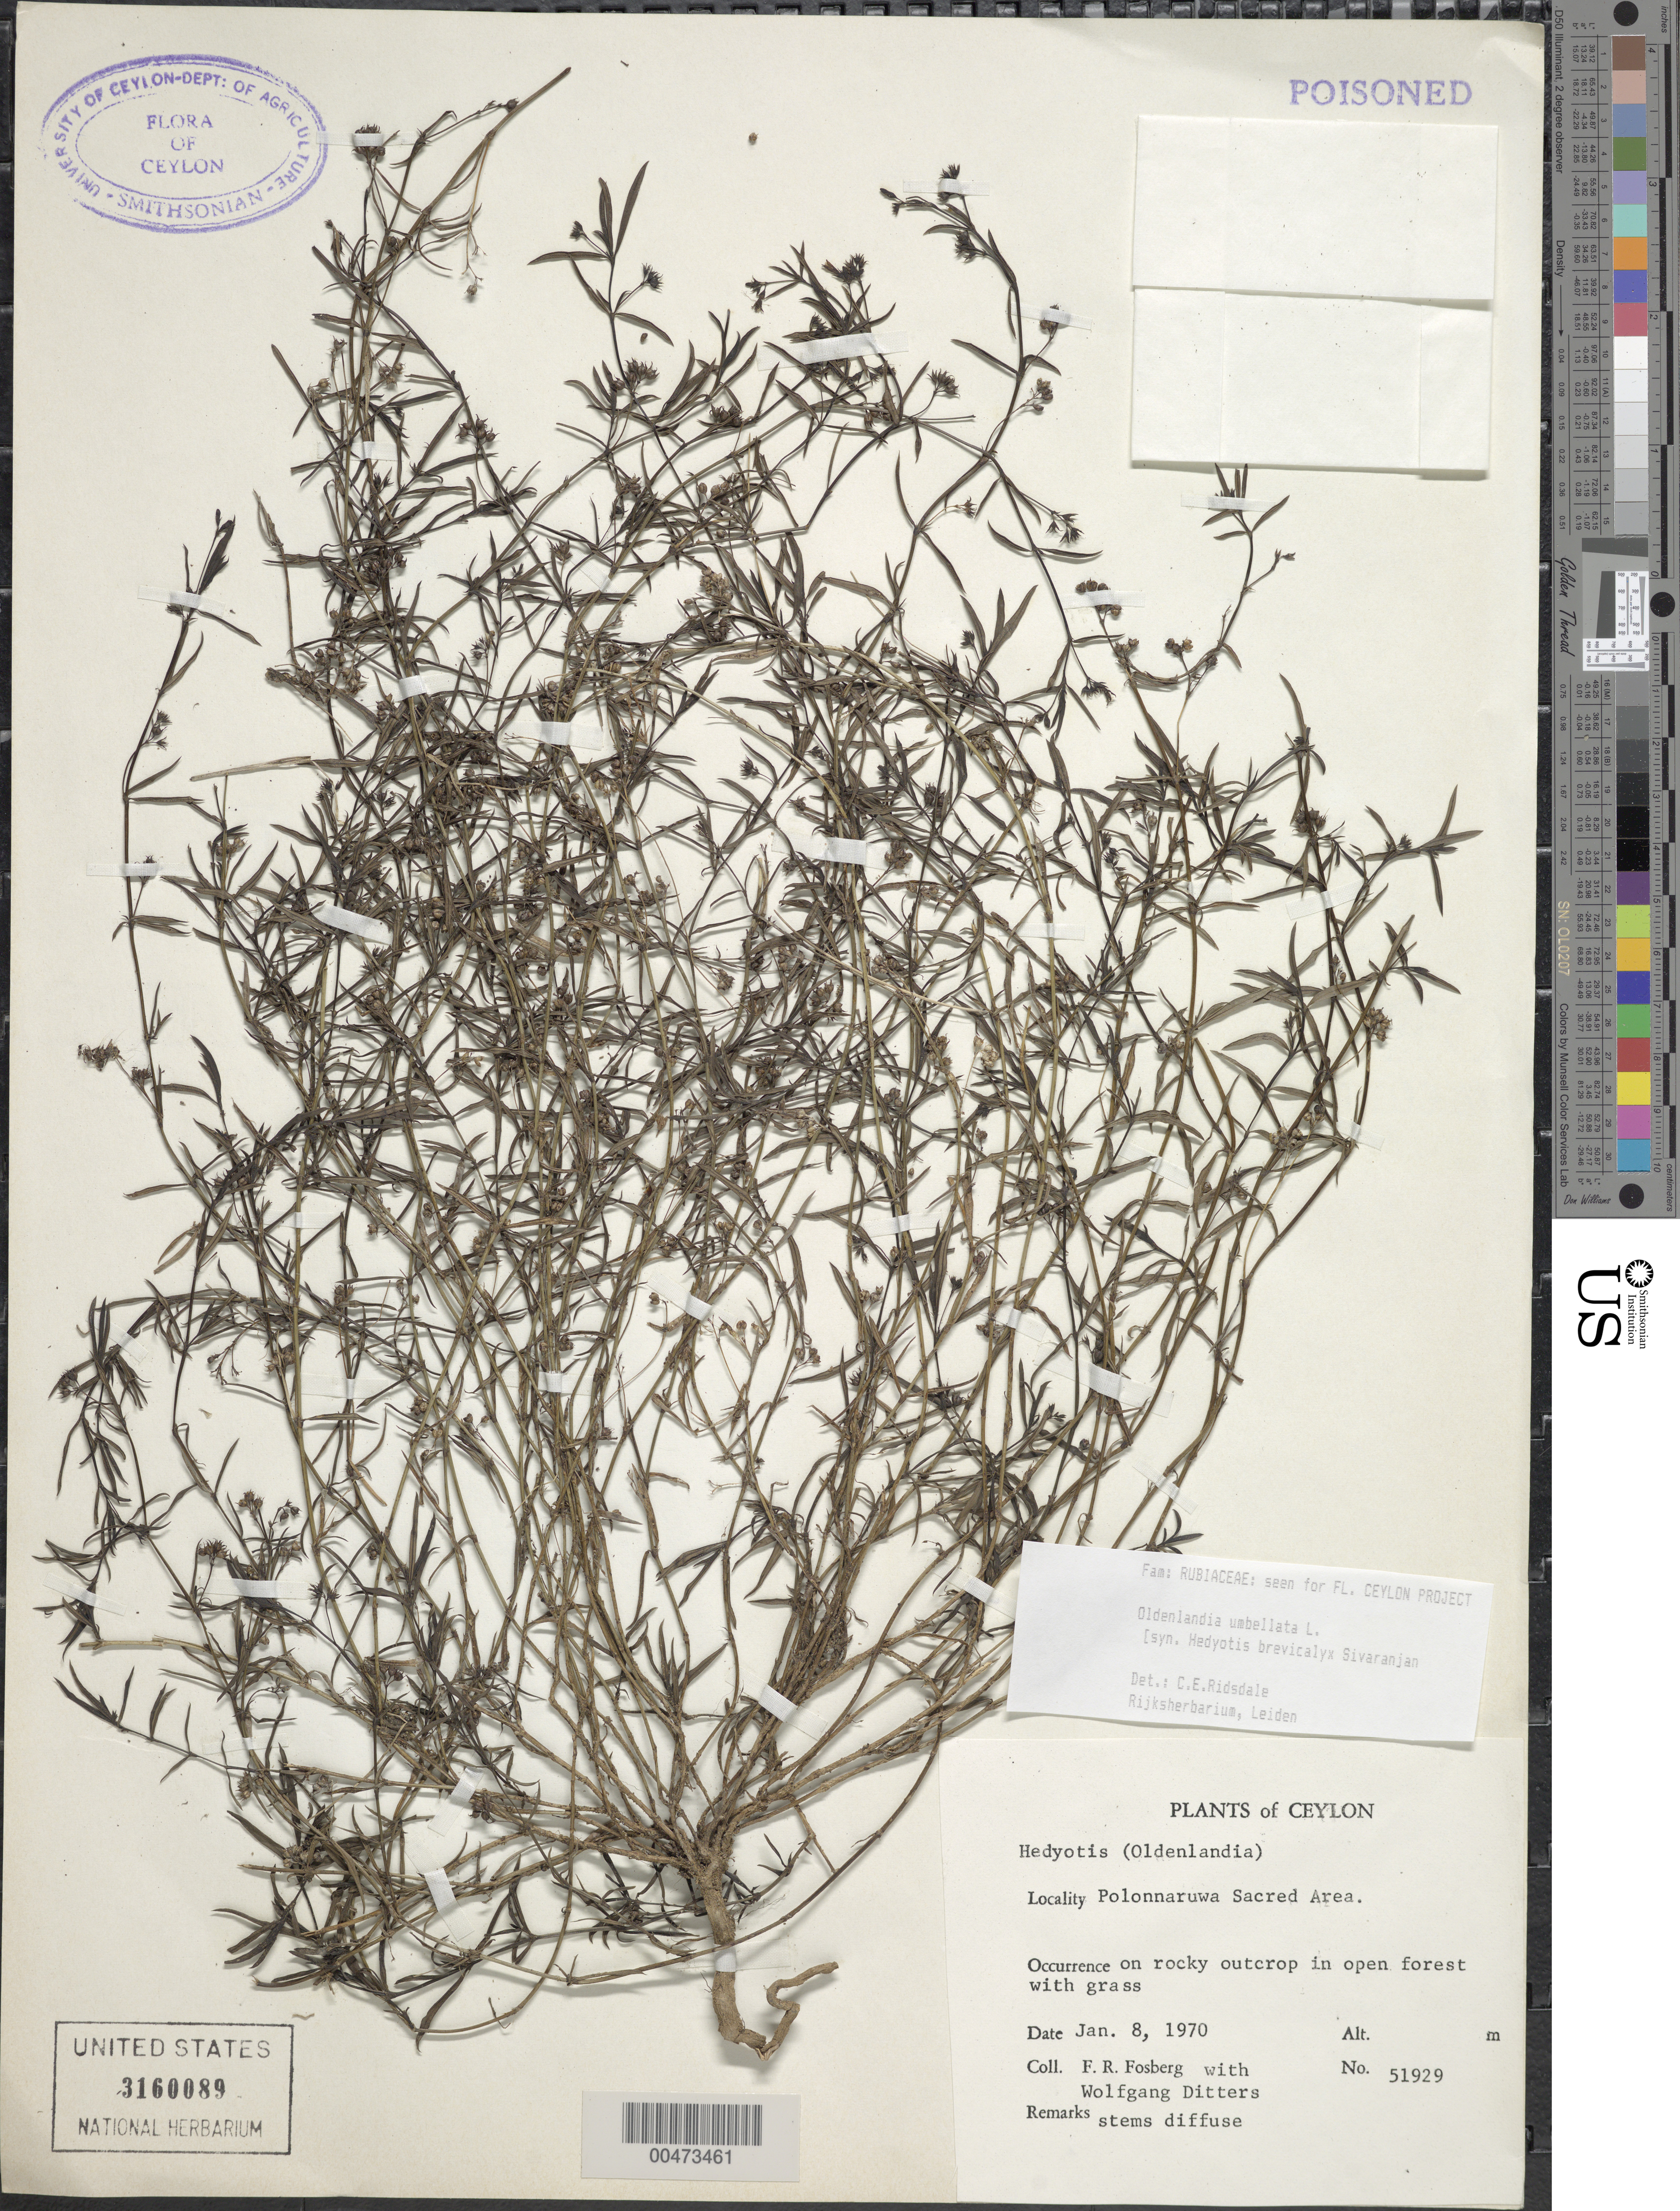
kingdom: Plantae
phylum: Tracheophyta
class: Magnoliopsida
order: Gentianales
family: Rubiaceae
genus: Oldenlandia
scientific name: Oldenlandia umbellata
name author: L.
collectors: F. R. Fosberg & W. Ditters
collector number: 51929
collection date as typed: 08 Jan 1970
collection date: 1970-01-08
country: Sri Lanka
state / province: North Central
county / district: Polonnaruwa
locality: Polonnaruwa Sacred Area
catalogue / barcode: US 3160089